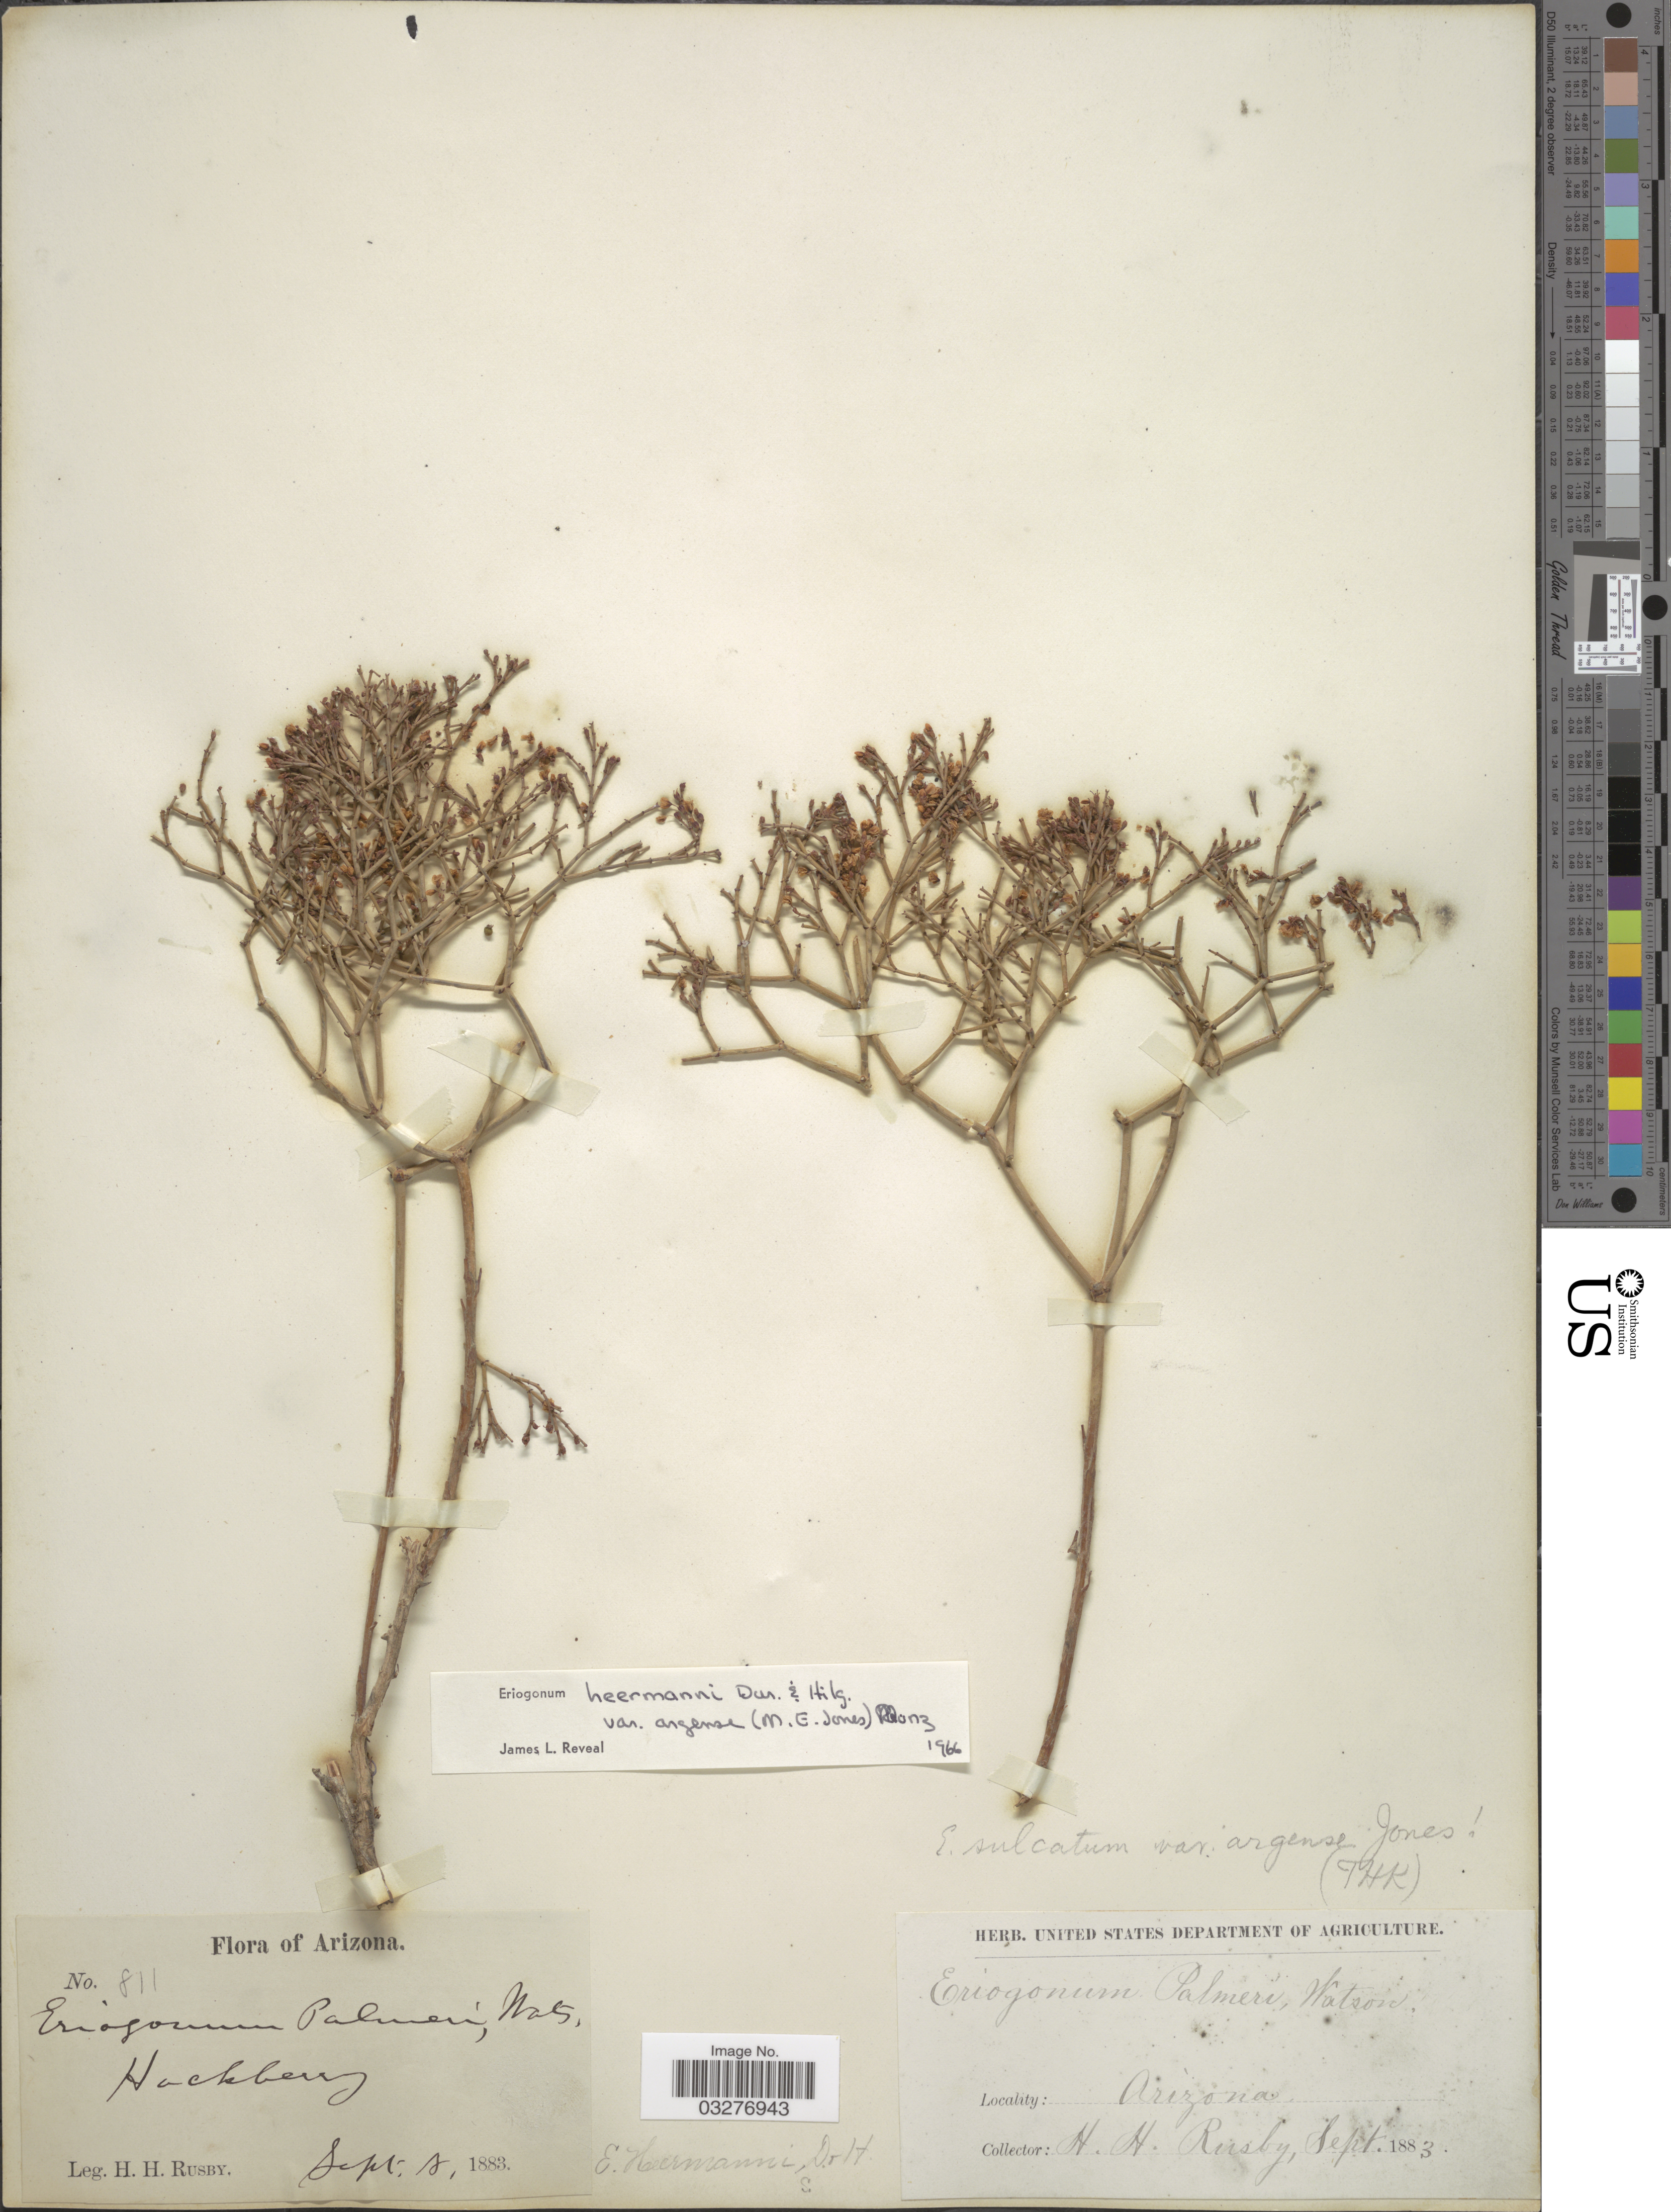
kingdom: Plantae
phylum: Tracheophyta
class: Magnoliopsida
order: Caryophyllales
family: Polygonaceae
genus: Eriogonum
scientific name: Eriogonum heermannii var. argense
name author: (M.E. Jones) Munz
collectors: H. H. Rusby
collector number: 811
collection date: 1883-09-02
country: United States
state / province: Arizona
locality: Hackberry.